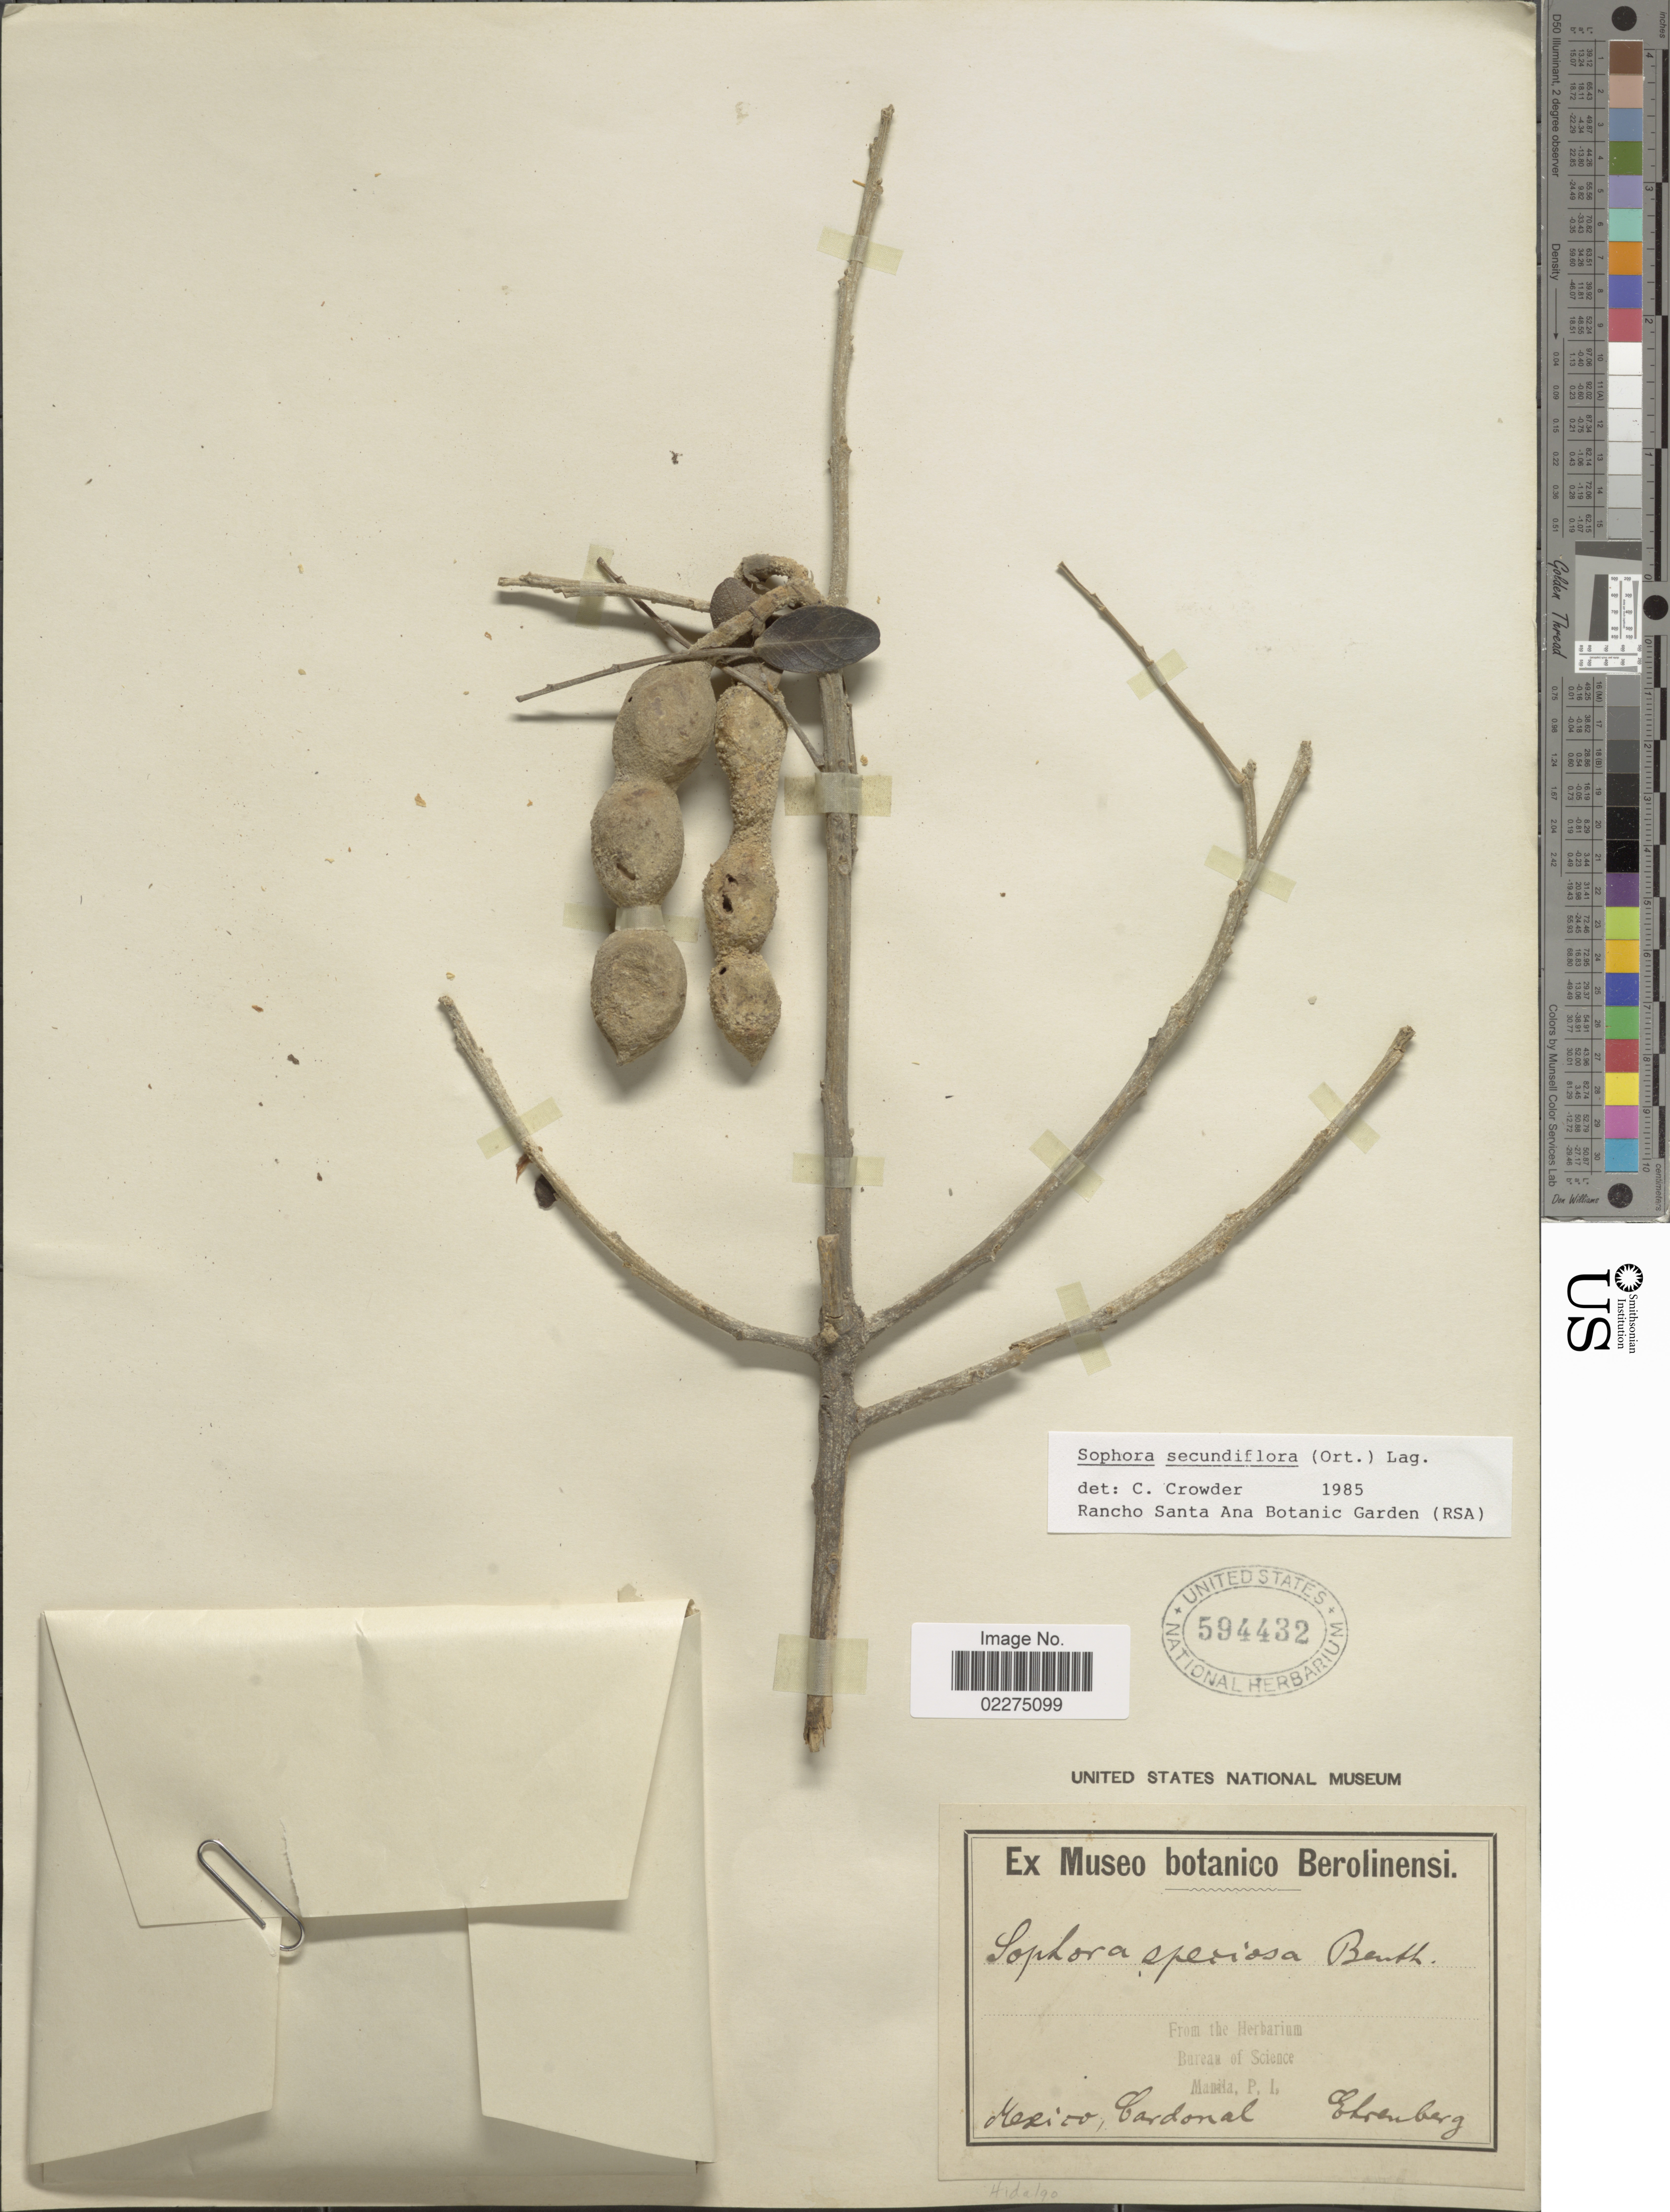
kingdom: Plantae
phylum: Tracheophyta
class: Magnoliopsida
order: Fabales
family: Fabaceae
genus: Dermatophyllum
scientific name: Dermatophyllum secundiflorum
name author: (Ortega) Gandhi & Reveal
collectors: -. Ehrenberg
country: Mexico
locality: Cardonal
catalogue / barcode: US 594432